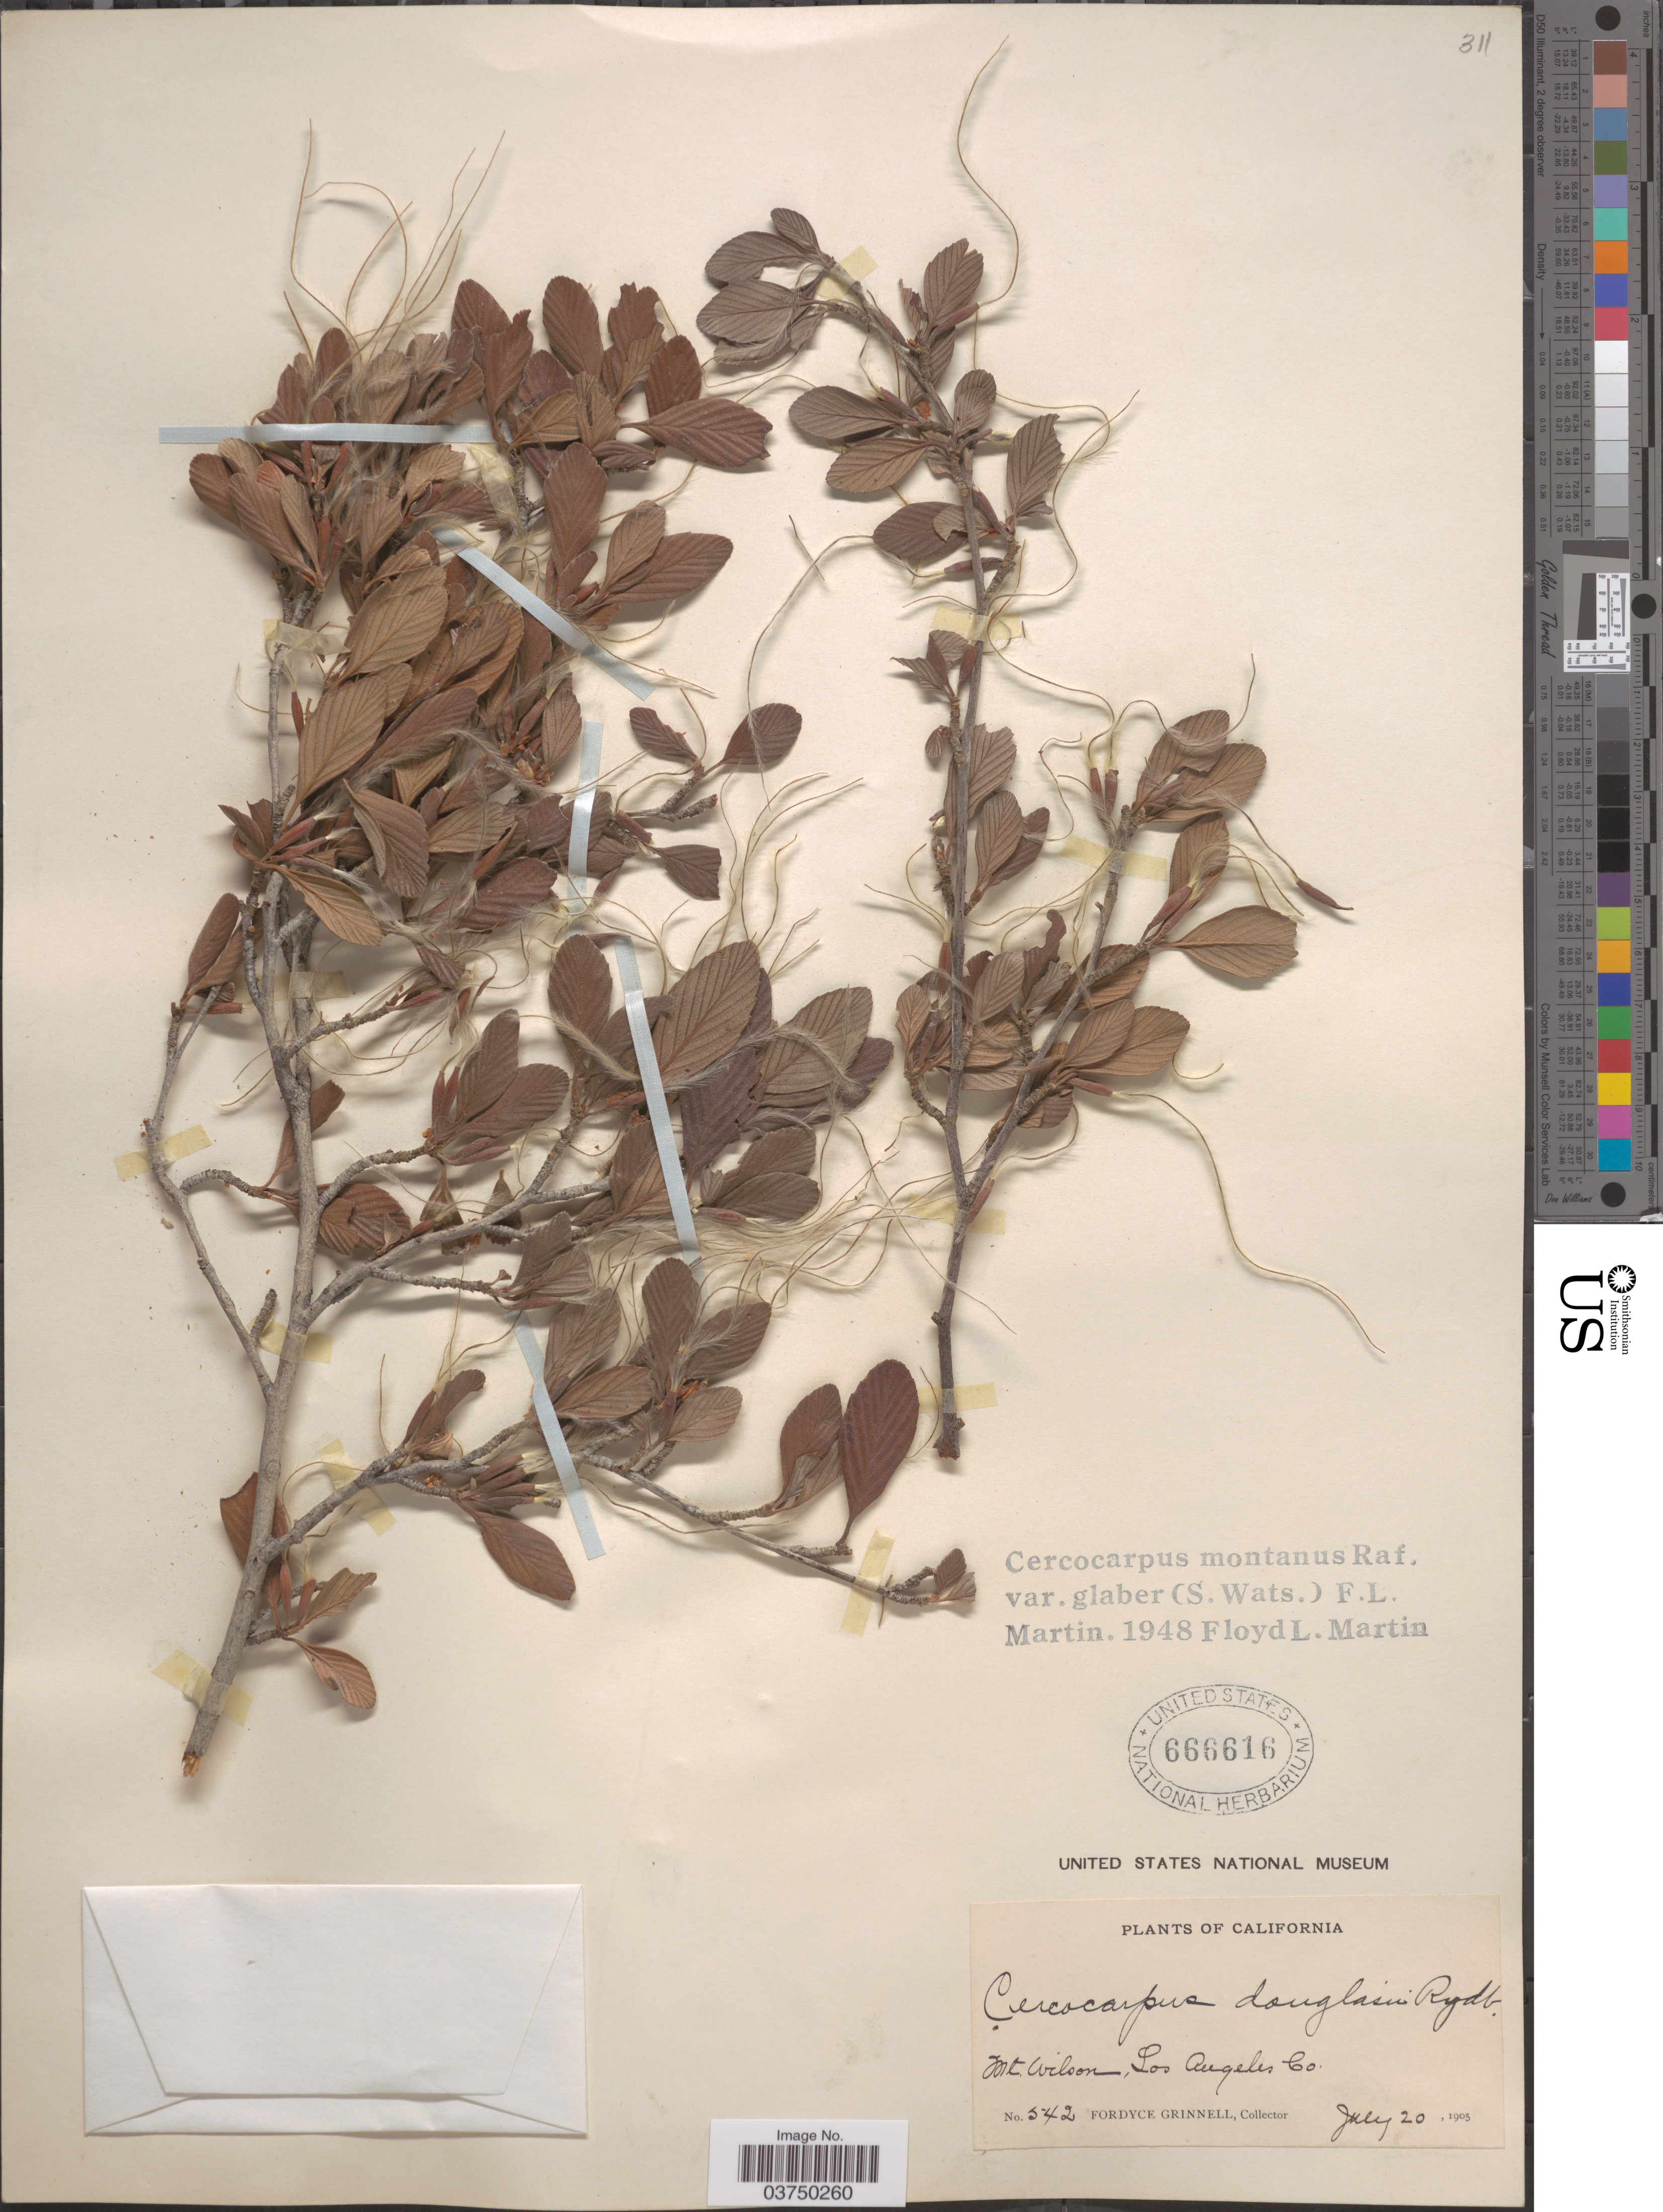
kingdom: Plantae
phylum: Tracheophyta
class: Magnoliopsida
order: Rosales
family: Rosaceae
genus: Cercocarpus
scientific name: Cercocarpus montanus var. glaber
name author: (S. Watson) F.L. Martin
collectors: F. Grinnell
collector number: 542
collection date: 1905-07-20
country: United States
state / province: California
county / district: Los Angeles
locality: Mt. Wilson, Los Angeles Co.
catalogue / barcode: US 666616